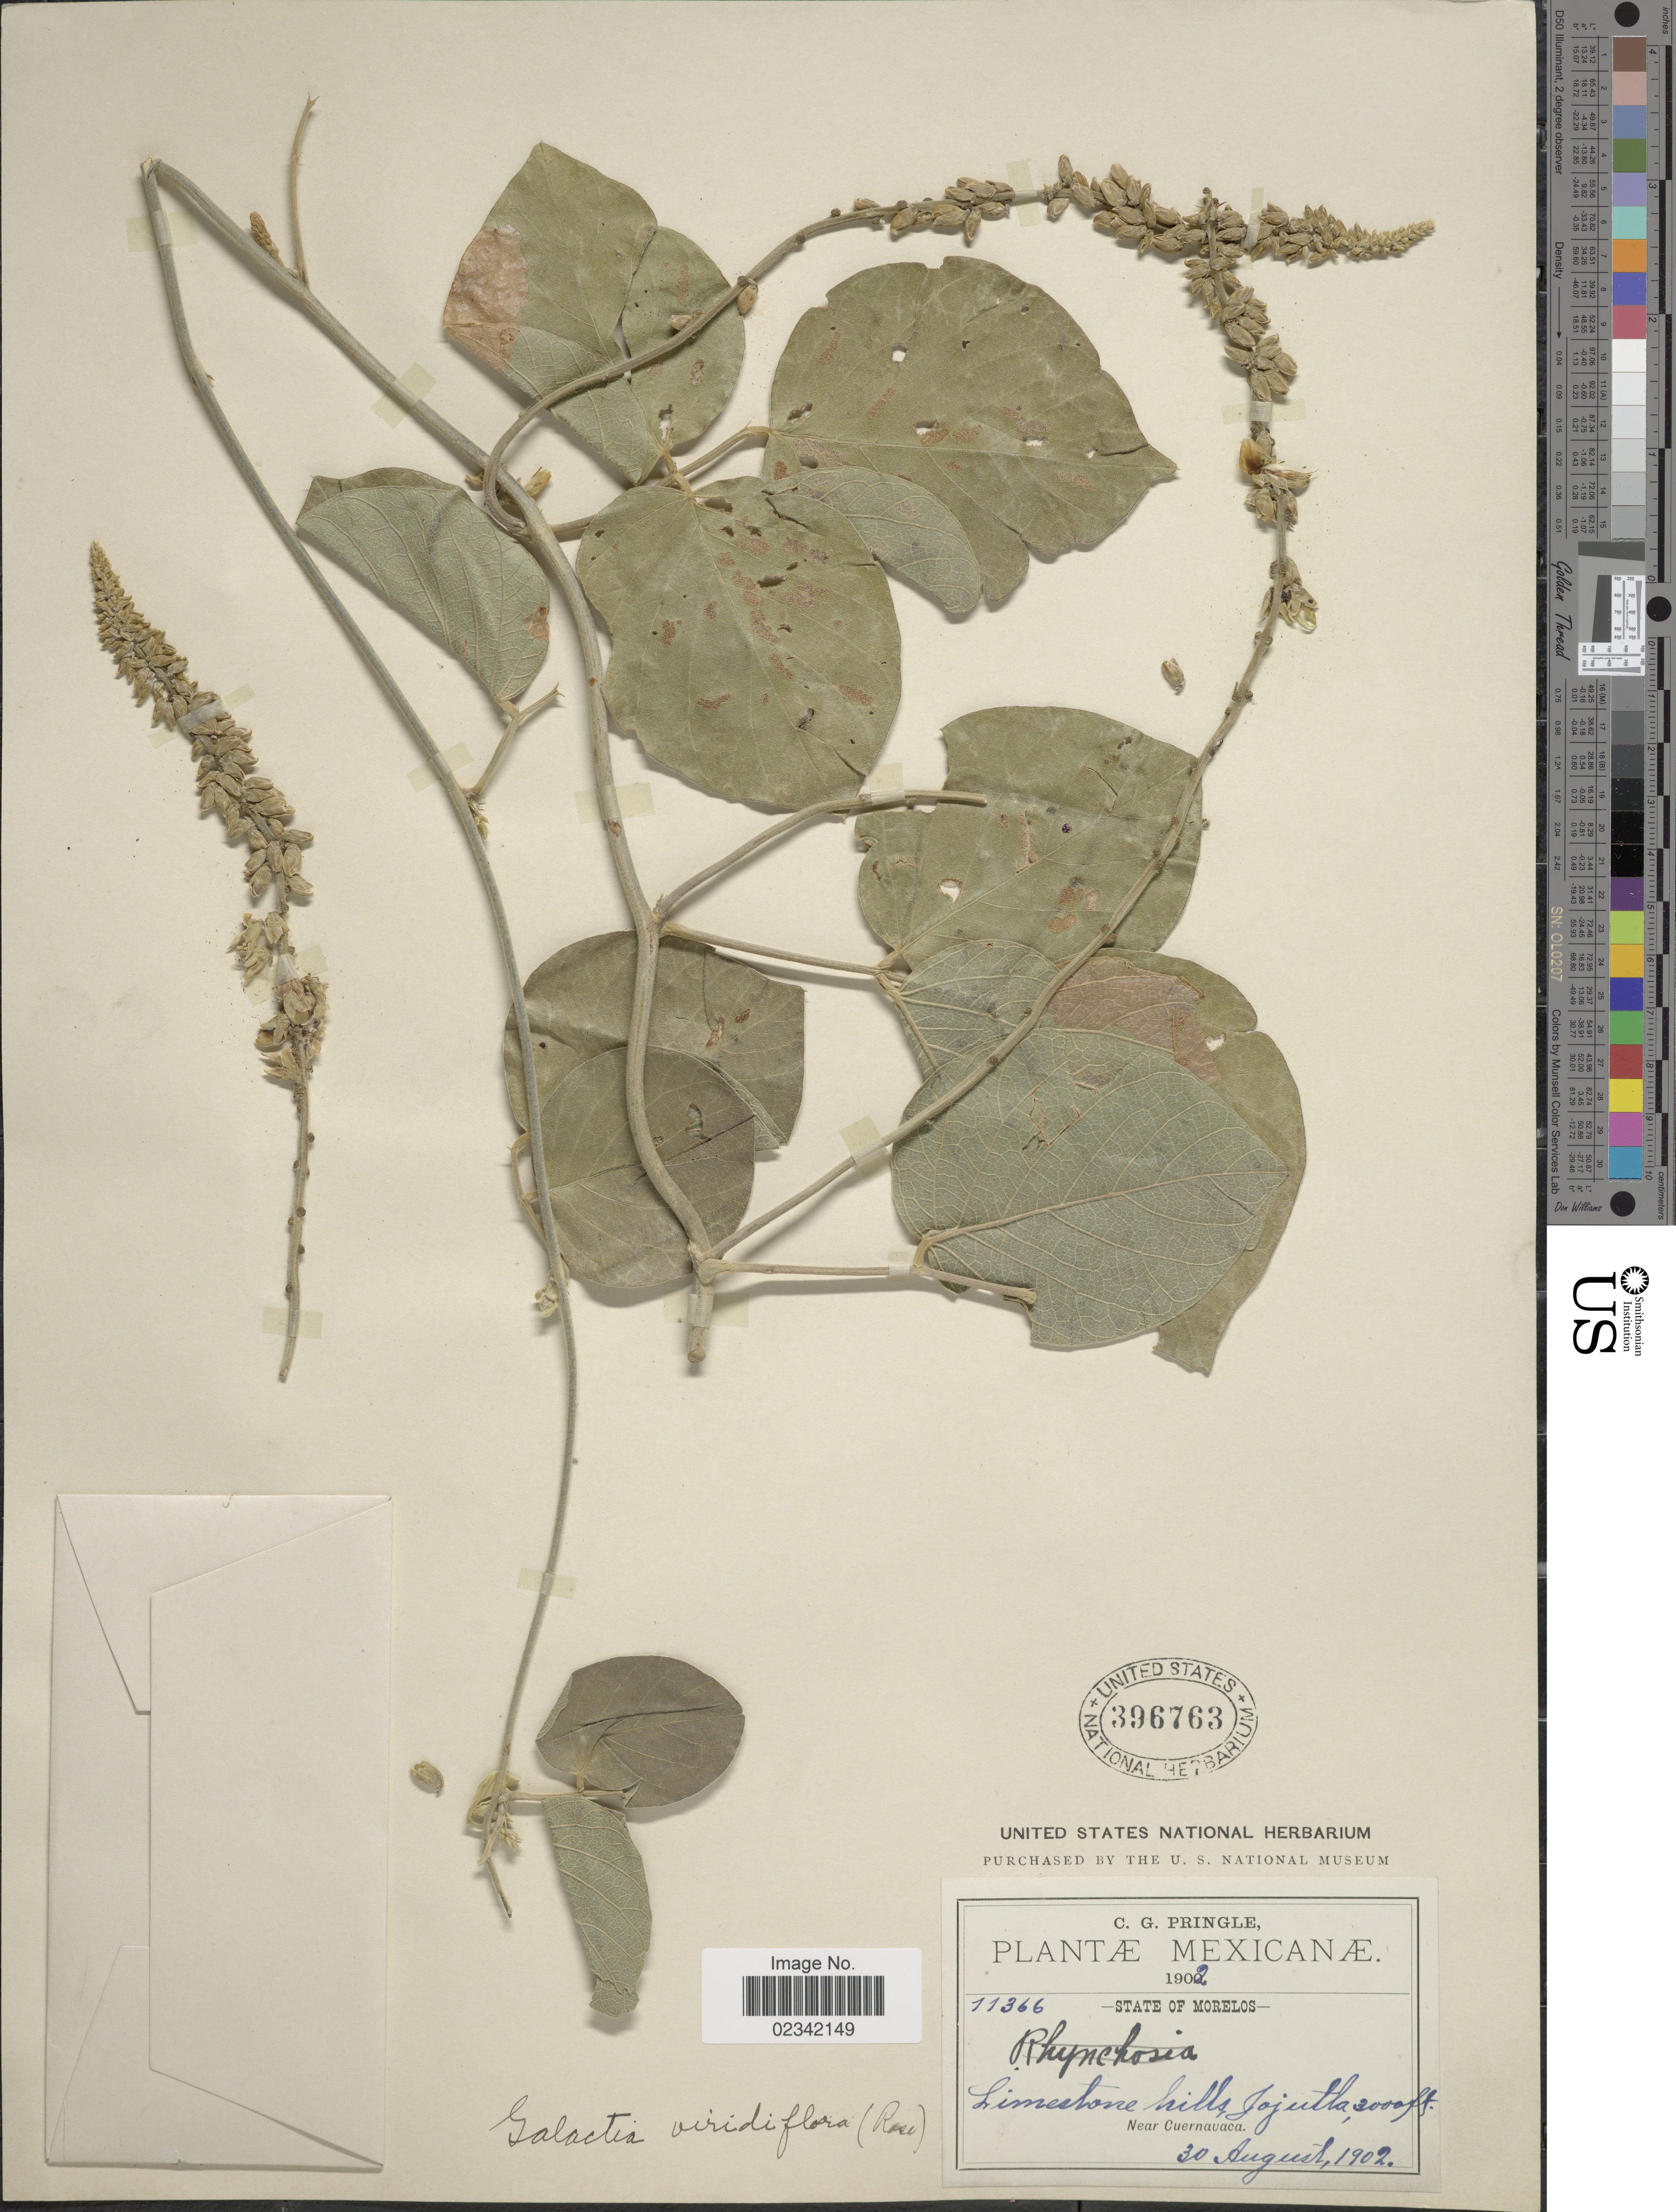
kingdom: Plantae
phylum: Tracheophyta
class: Magnoliopsida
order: Fabales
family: Fabaceae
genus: Lackeya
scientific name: Lackeya viridiflora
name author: (Rose) L.P. Queiroz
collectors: C. G. Pringle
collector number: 11366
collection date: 1902-08-30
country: Mexico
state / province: Morelos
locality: State of Morelos, Near Cuernavaca, Limestone hills, Jojutla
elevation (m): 914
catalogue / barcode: US 396763